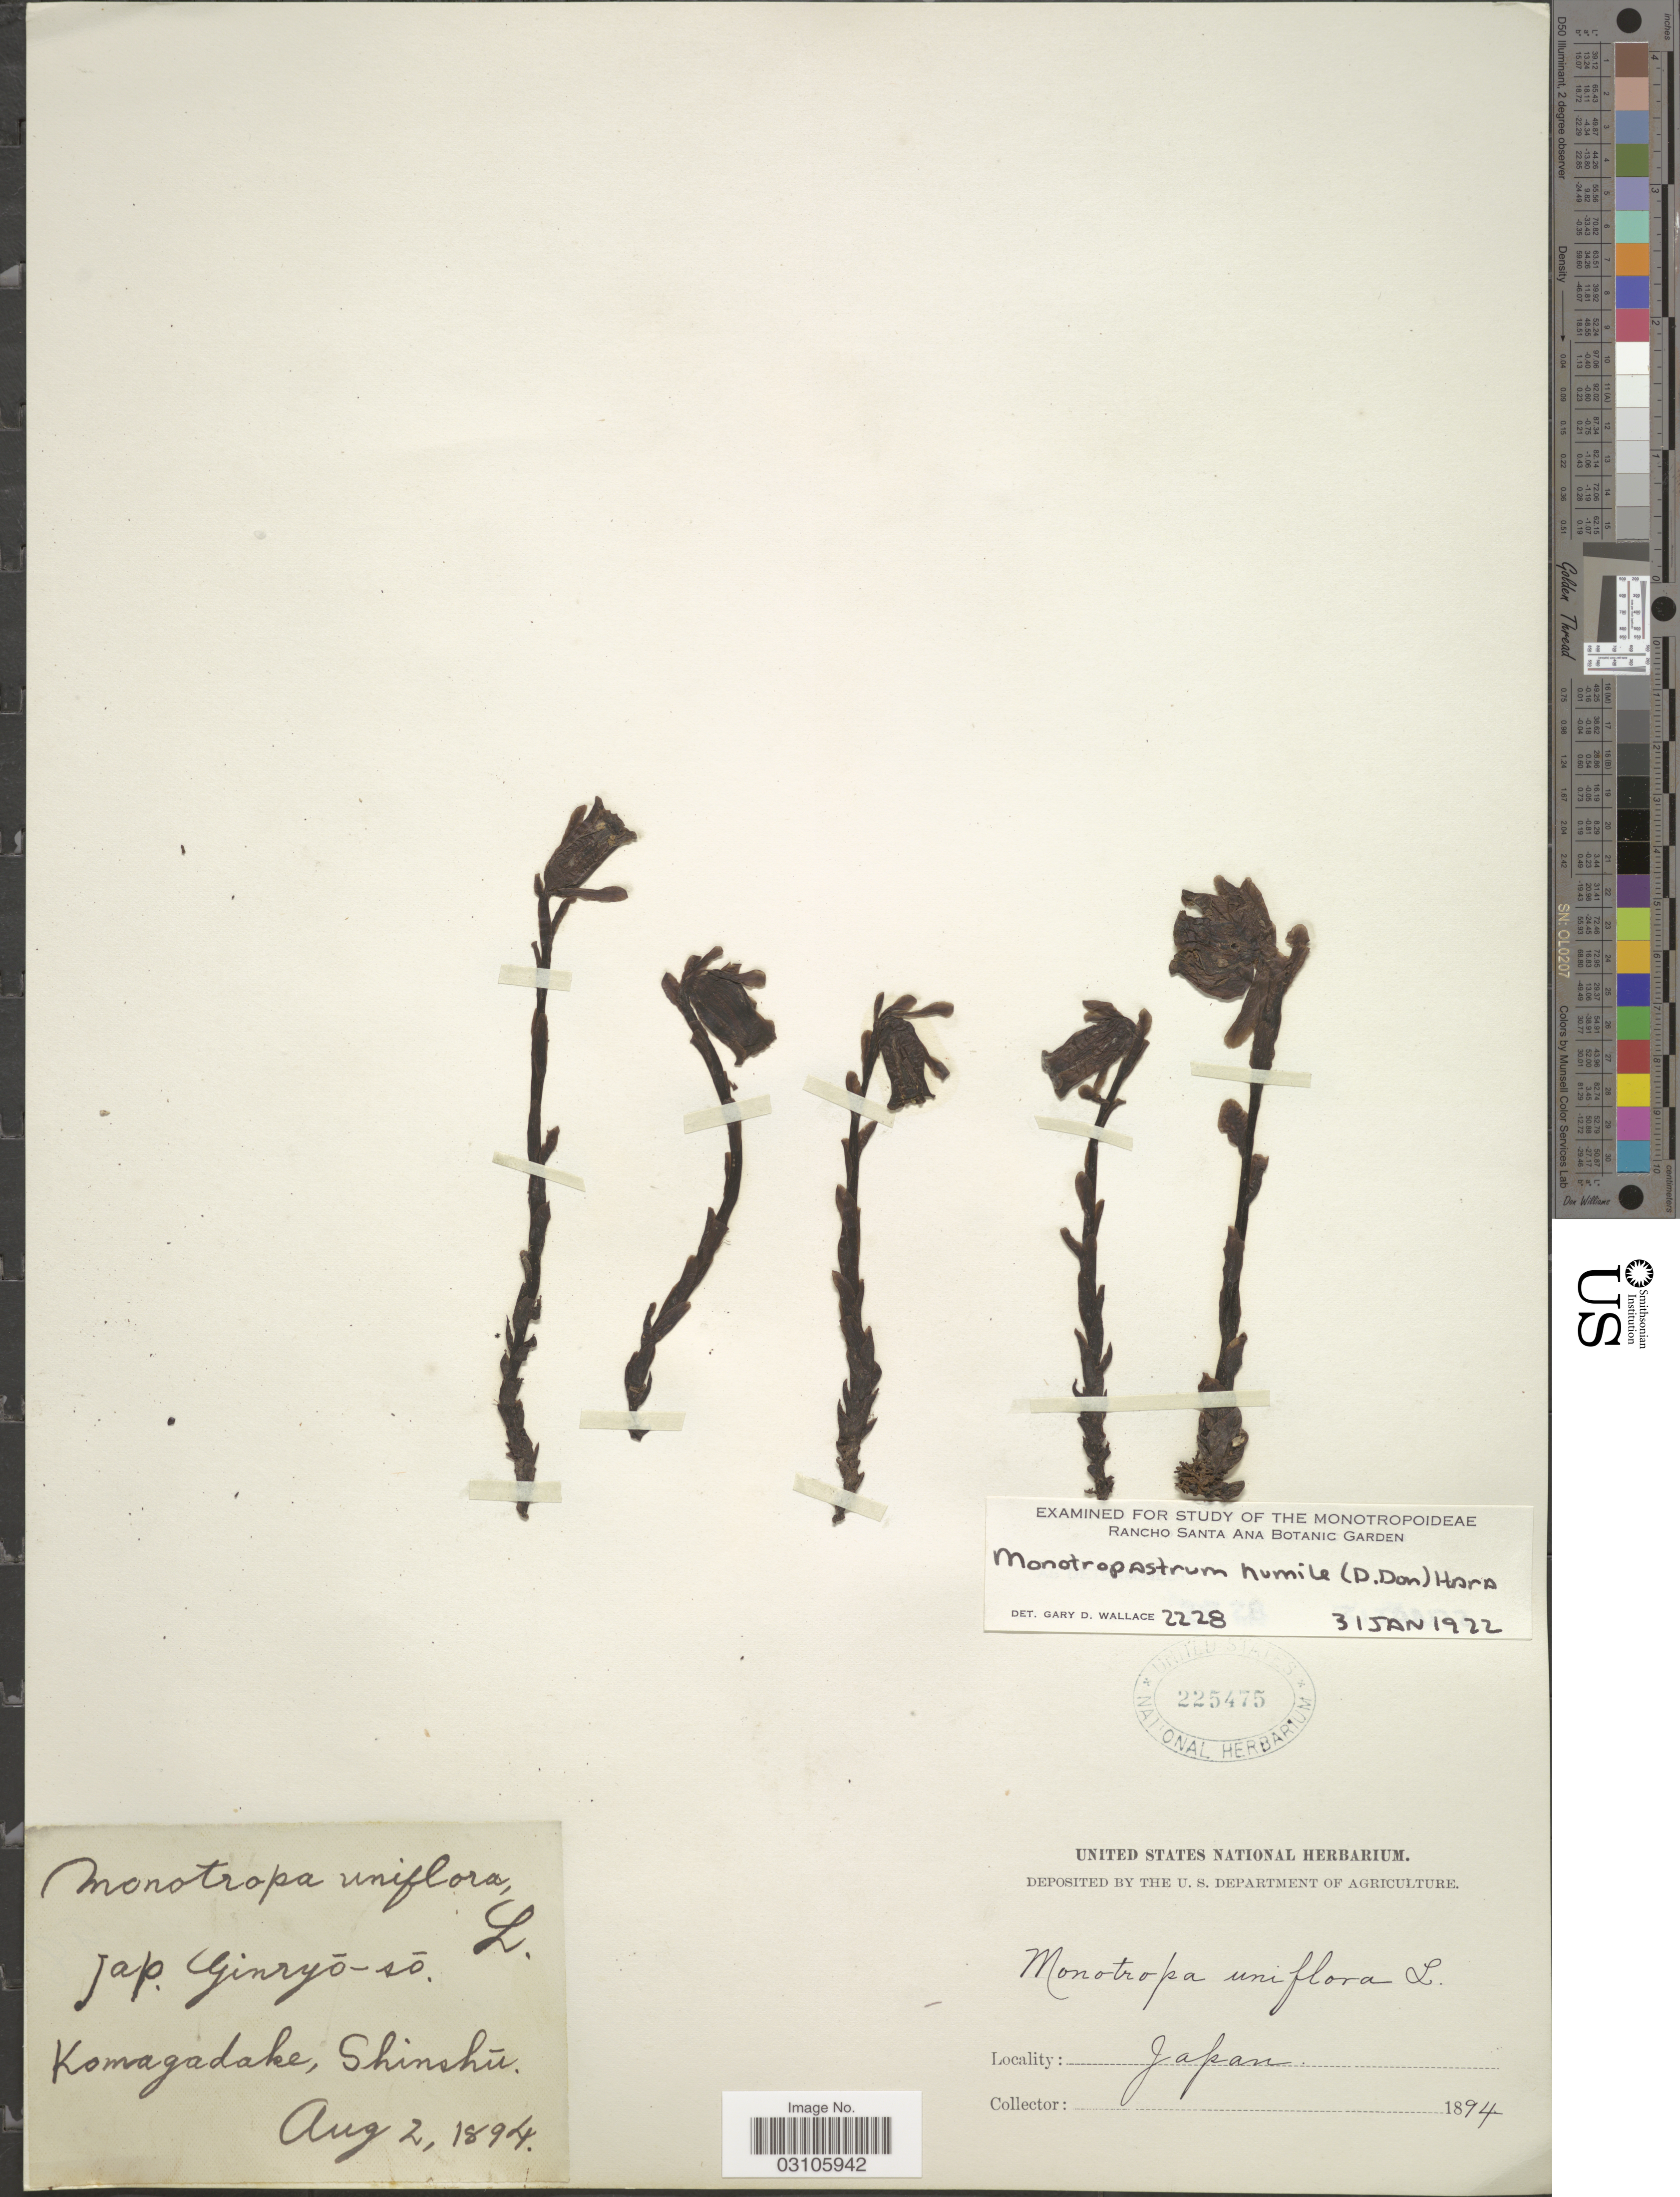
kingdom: Plantae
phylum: Tracheophyta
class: Magnoliopsida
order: Ericales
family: Ericaceae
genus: Monotropastrum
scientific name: Monotropastrum humile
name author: (D. Don) H. Hara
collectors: ex herb. United States National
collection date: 1894-08-02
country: Japan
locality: Komagadake, Shinshū.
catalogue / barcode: US 225475